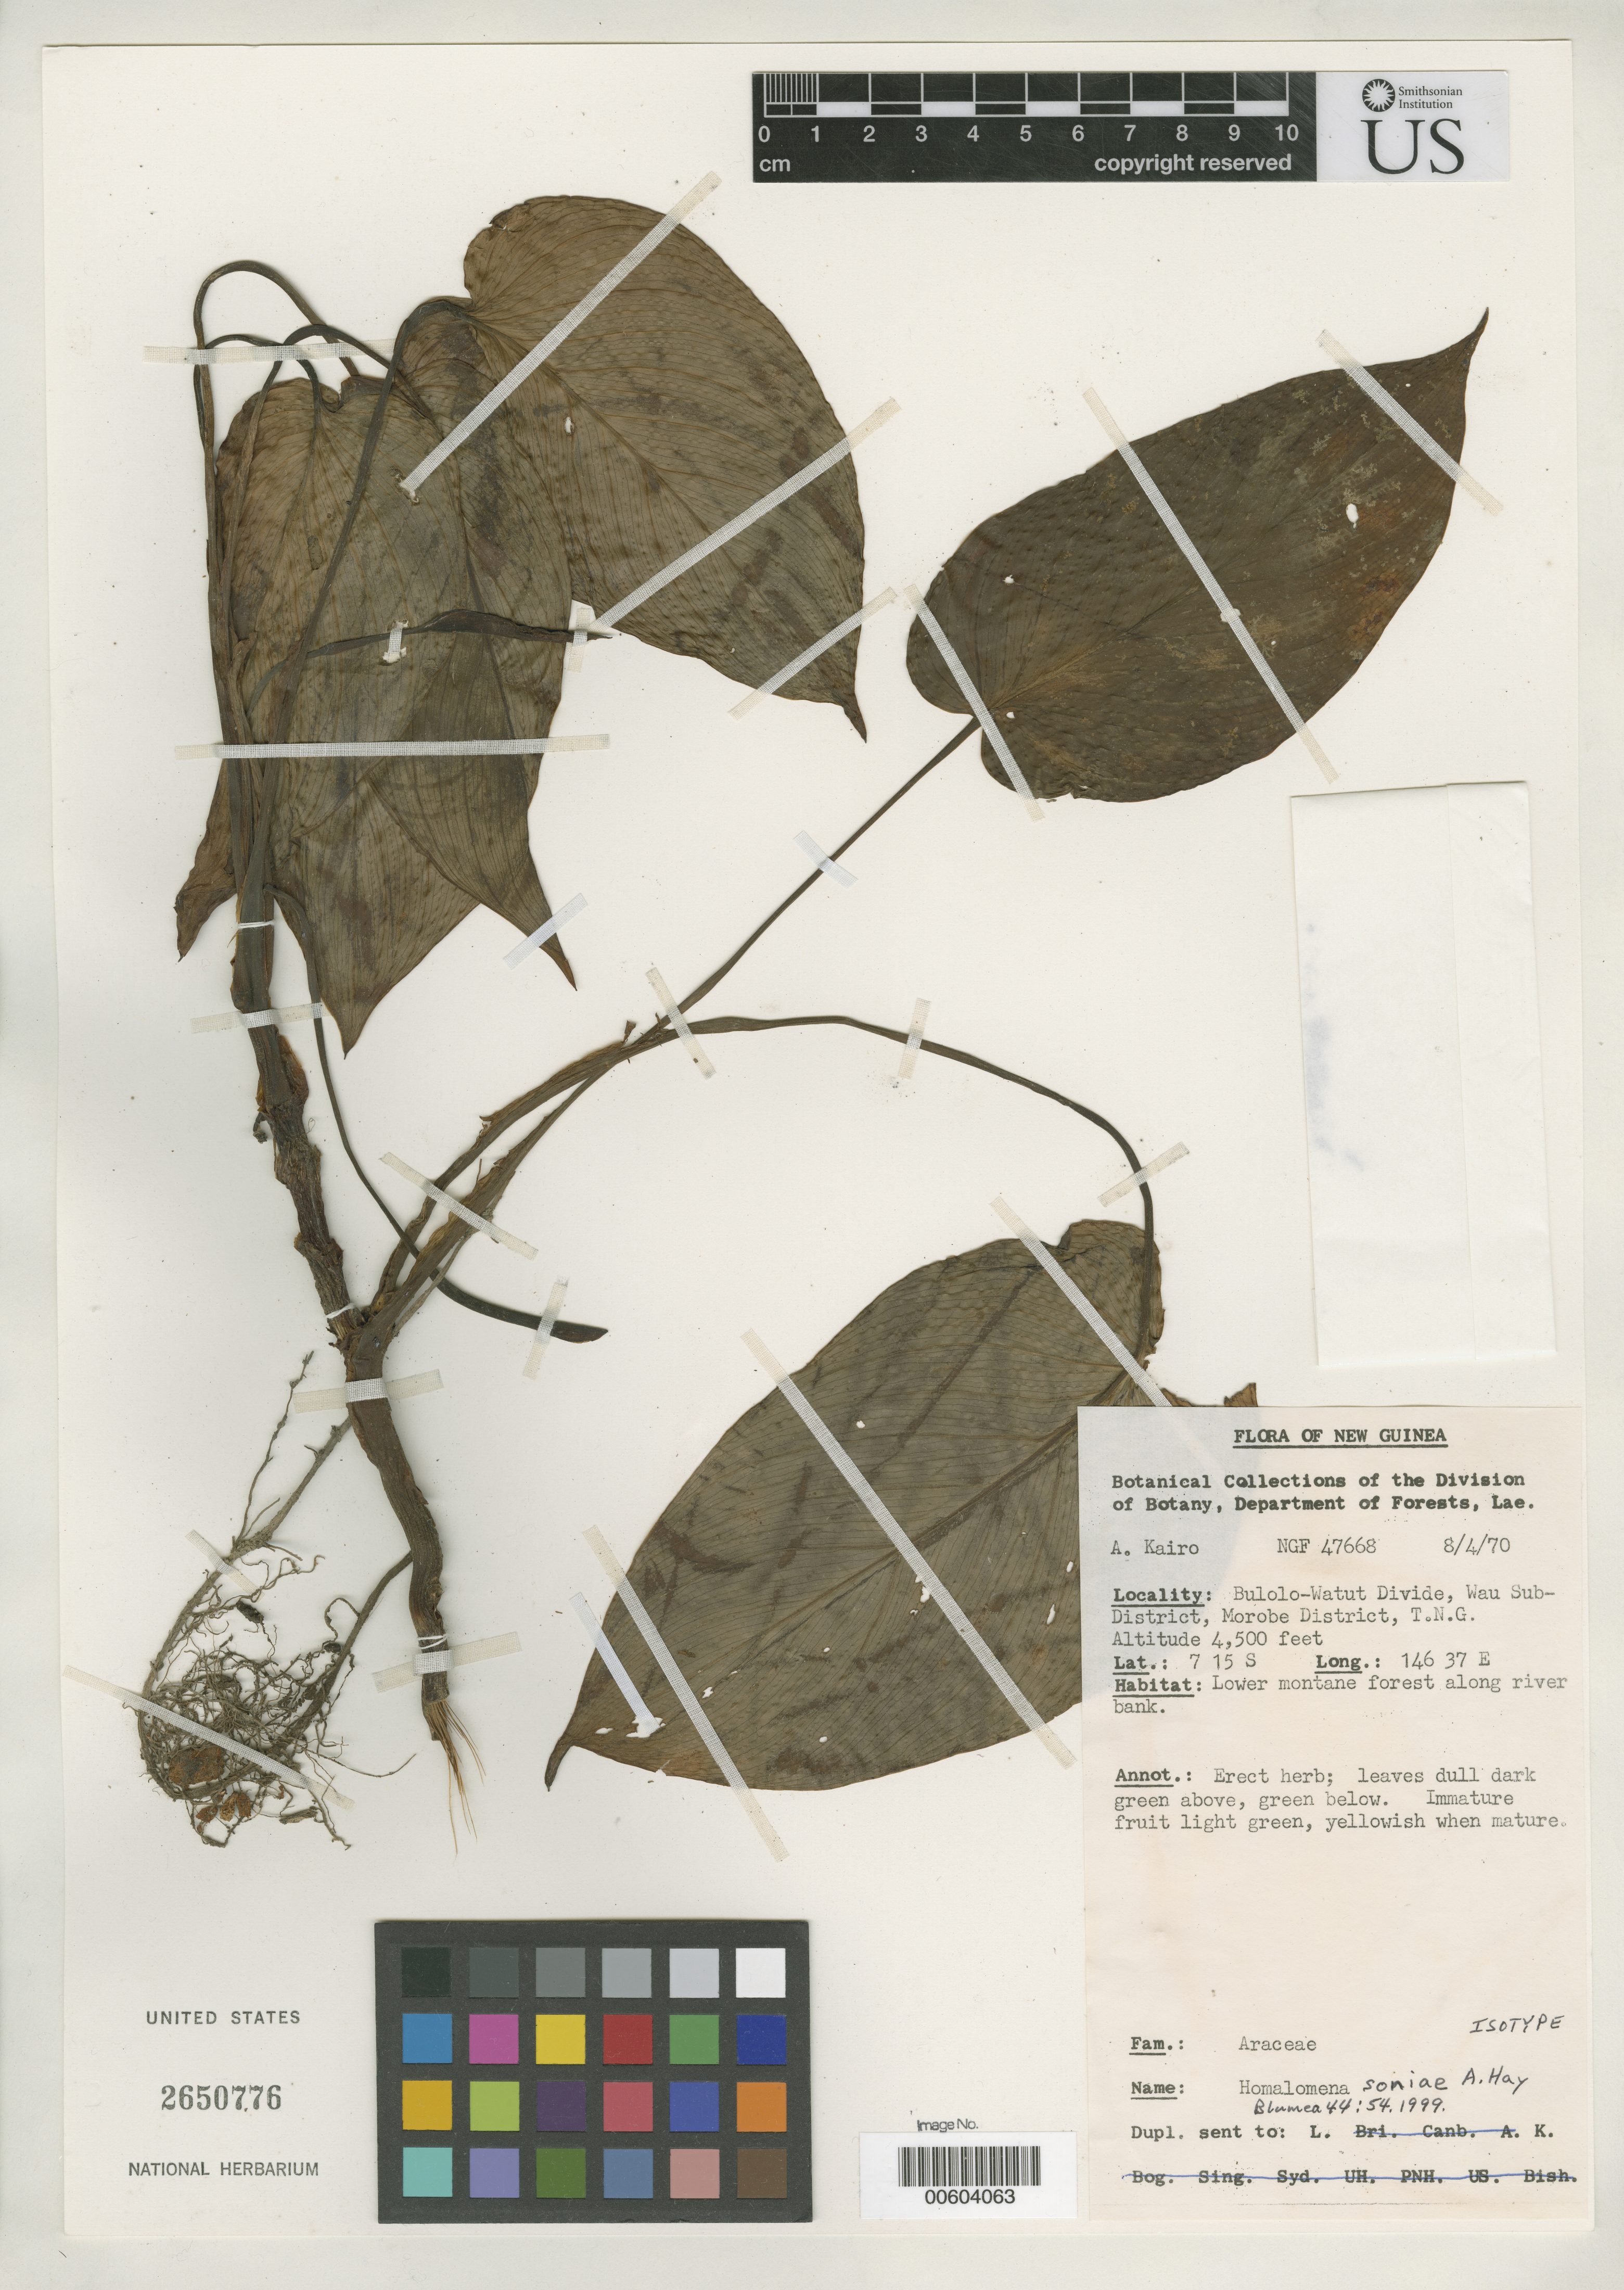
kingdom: Plantae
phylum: Tracheophyta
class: Liliopsida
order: Alismatales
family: Araceae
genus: Homalomena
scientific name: Homalomena soniae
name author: A. Hay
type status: Isotype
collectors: A. Kairo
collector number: NGF 47668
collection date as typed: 08 Apr 1970 or 04 Aug 1970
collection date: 1970-04-08 or 1970-08-04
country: Papua New Guinea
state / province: Morobe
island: New Guinea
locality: Wau subdistrict, Bulolo - Watut divide.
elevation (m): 1372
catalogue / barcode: US 2650776